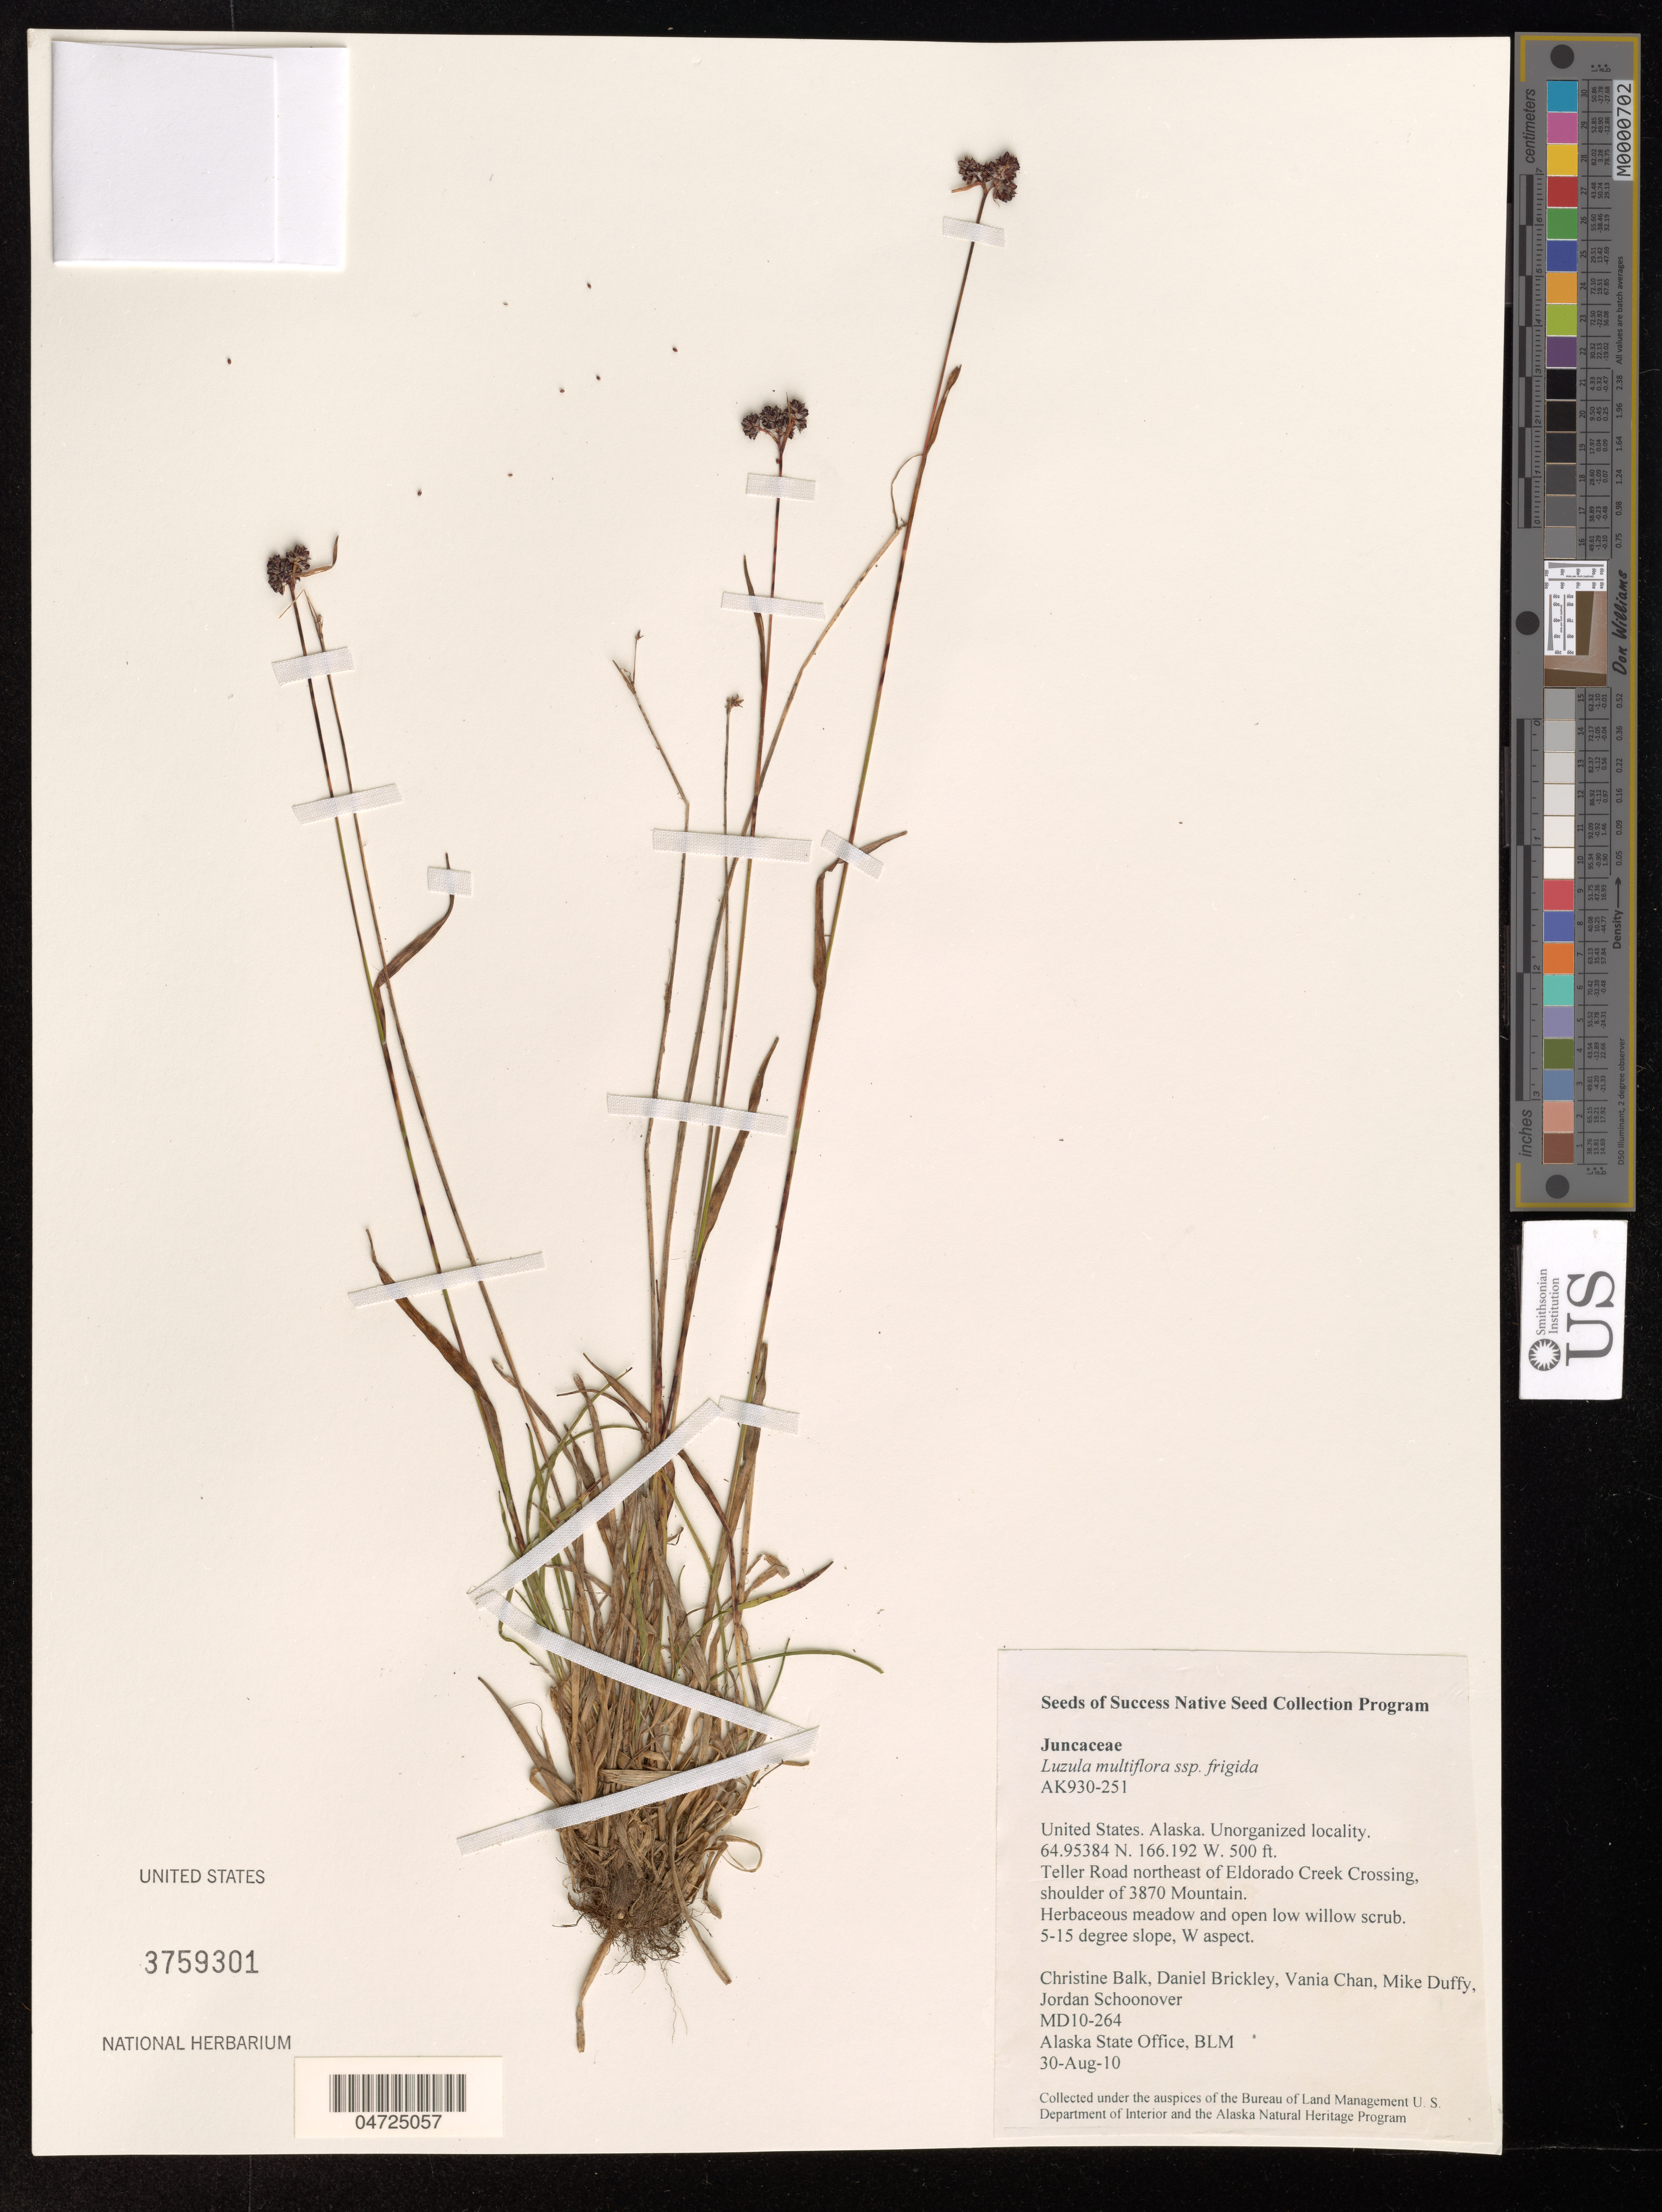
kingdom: Plantae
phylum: Tracheophyta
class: Liliopsida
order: Poales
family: Juncaceae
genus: Luzula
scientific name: Luzula multiflora subsp. frigida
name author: (Buchenau) V.I. Krecz.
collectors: C. Balk, D. Brickley, V. Chan & M. Duffy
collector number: MD10-264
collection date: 2010-08-30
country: United States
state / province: Alaska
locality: Teller Road northeast of Eldorado Creek Crossing, shoulder of 3870 Mountain.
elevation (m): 152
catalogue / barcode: US 3759301